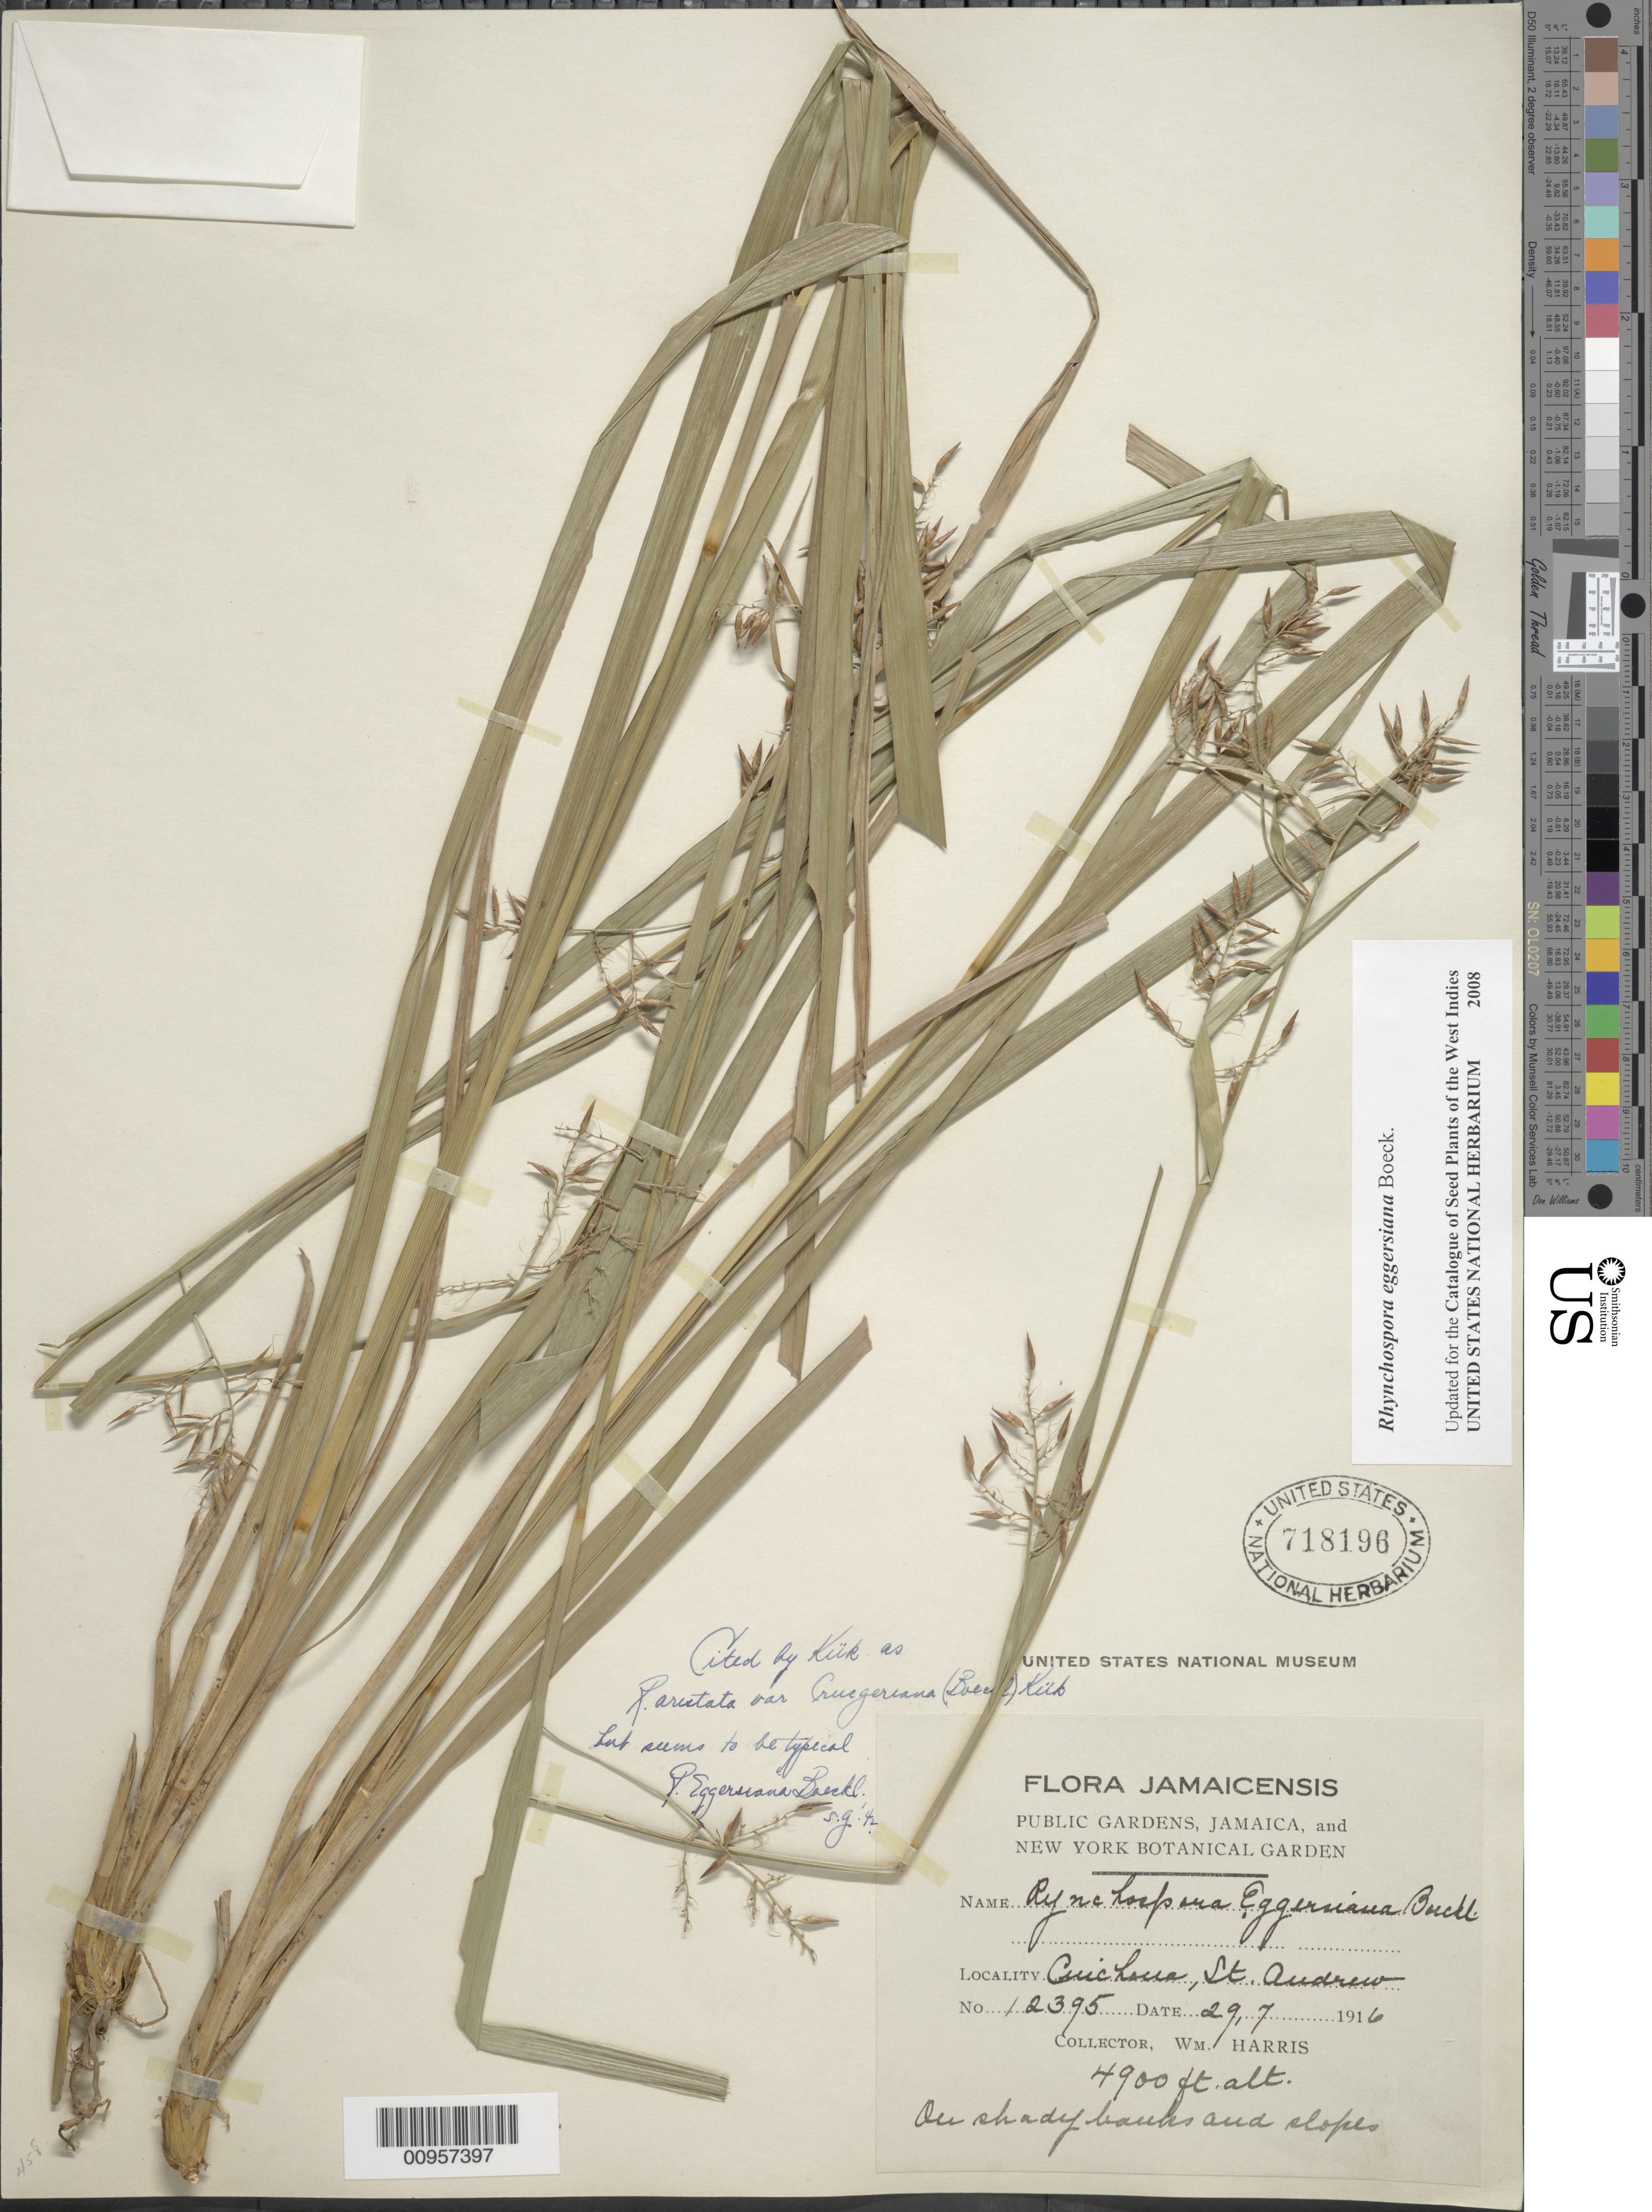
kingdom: Plantae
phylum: Tracheophyta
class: Liliopsida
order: Poales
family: Cyperaceae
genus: Rhynchospora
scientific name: Rhynchospora eggersiana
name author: Boeckeler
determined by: Strong, M. T., (US), Smithsonian Institution - National Museum of Natural History (UNITED STATES)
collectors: W. H. Harris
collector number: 12395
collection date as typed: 29 Jul 1916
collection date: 1916-07-29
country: Jamaica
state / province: Saint Andrew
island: Jamaica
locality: Cinchona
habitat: On shady banks and slopes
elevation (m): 1494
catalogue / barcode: US 718196